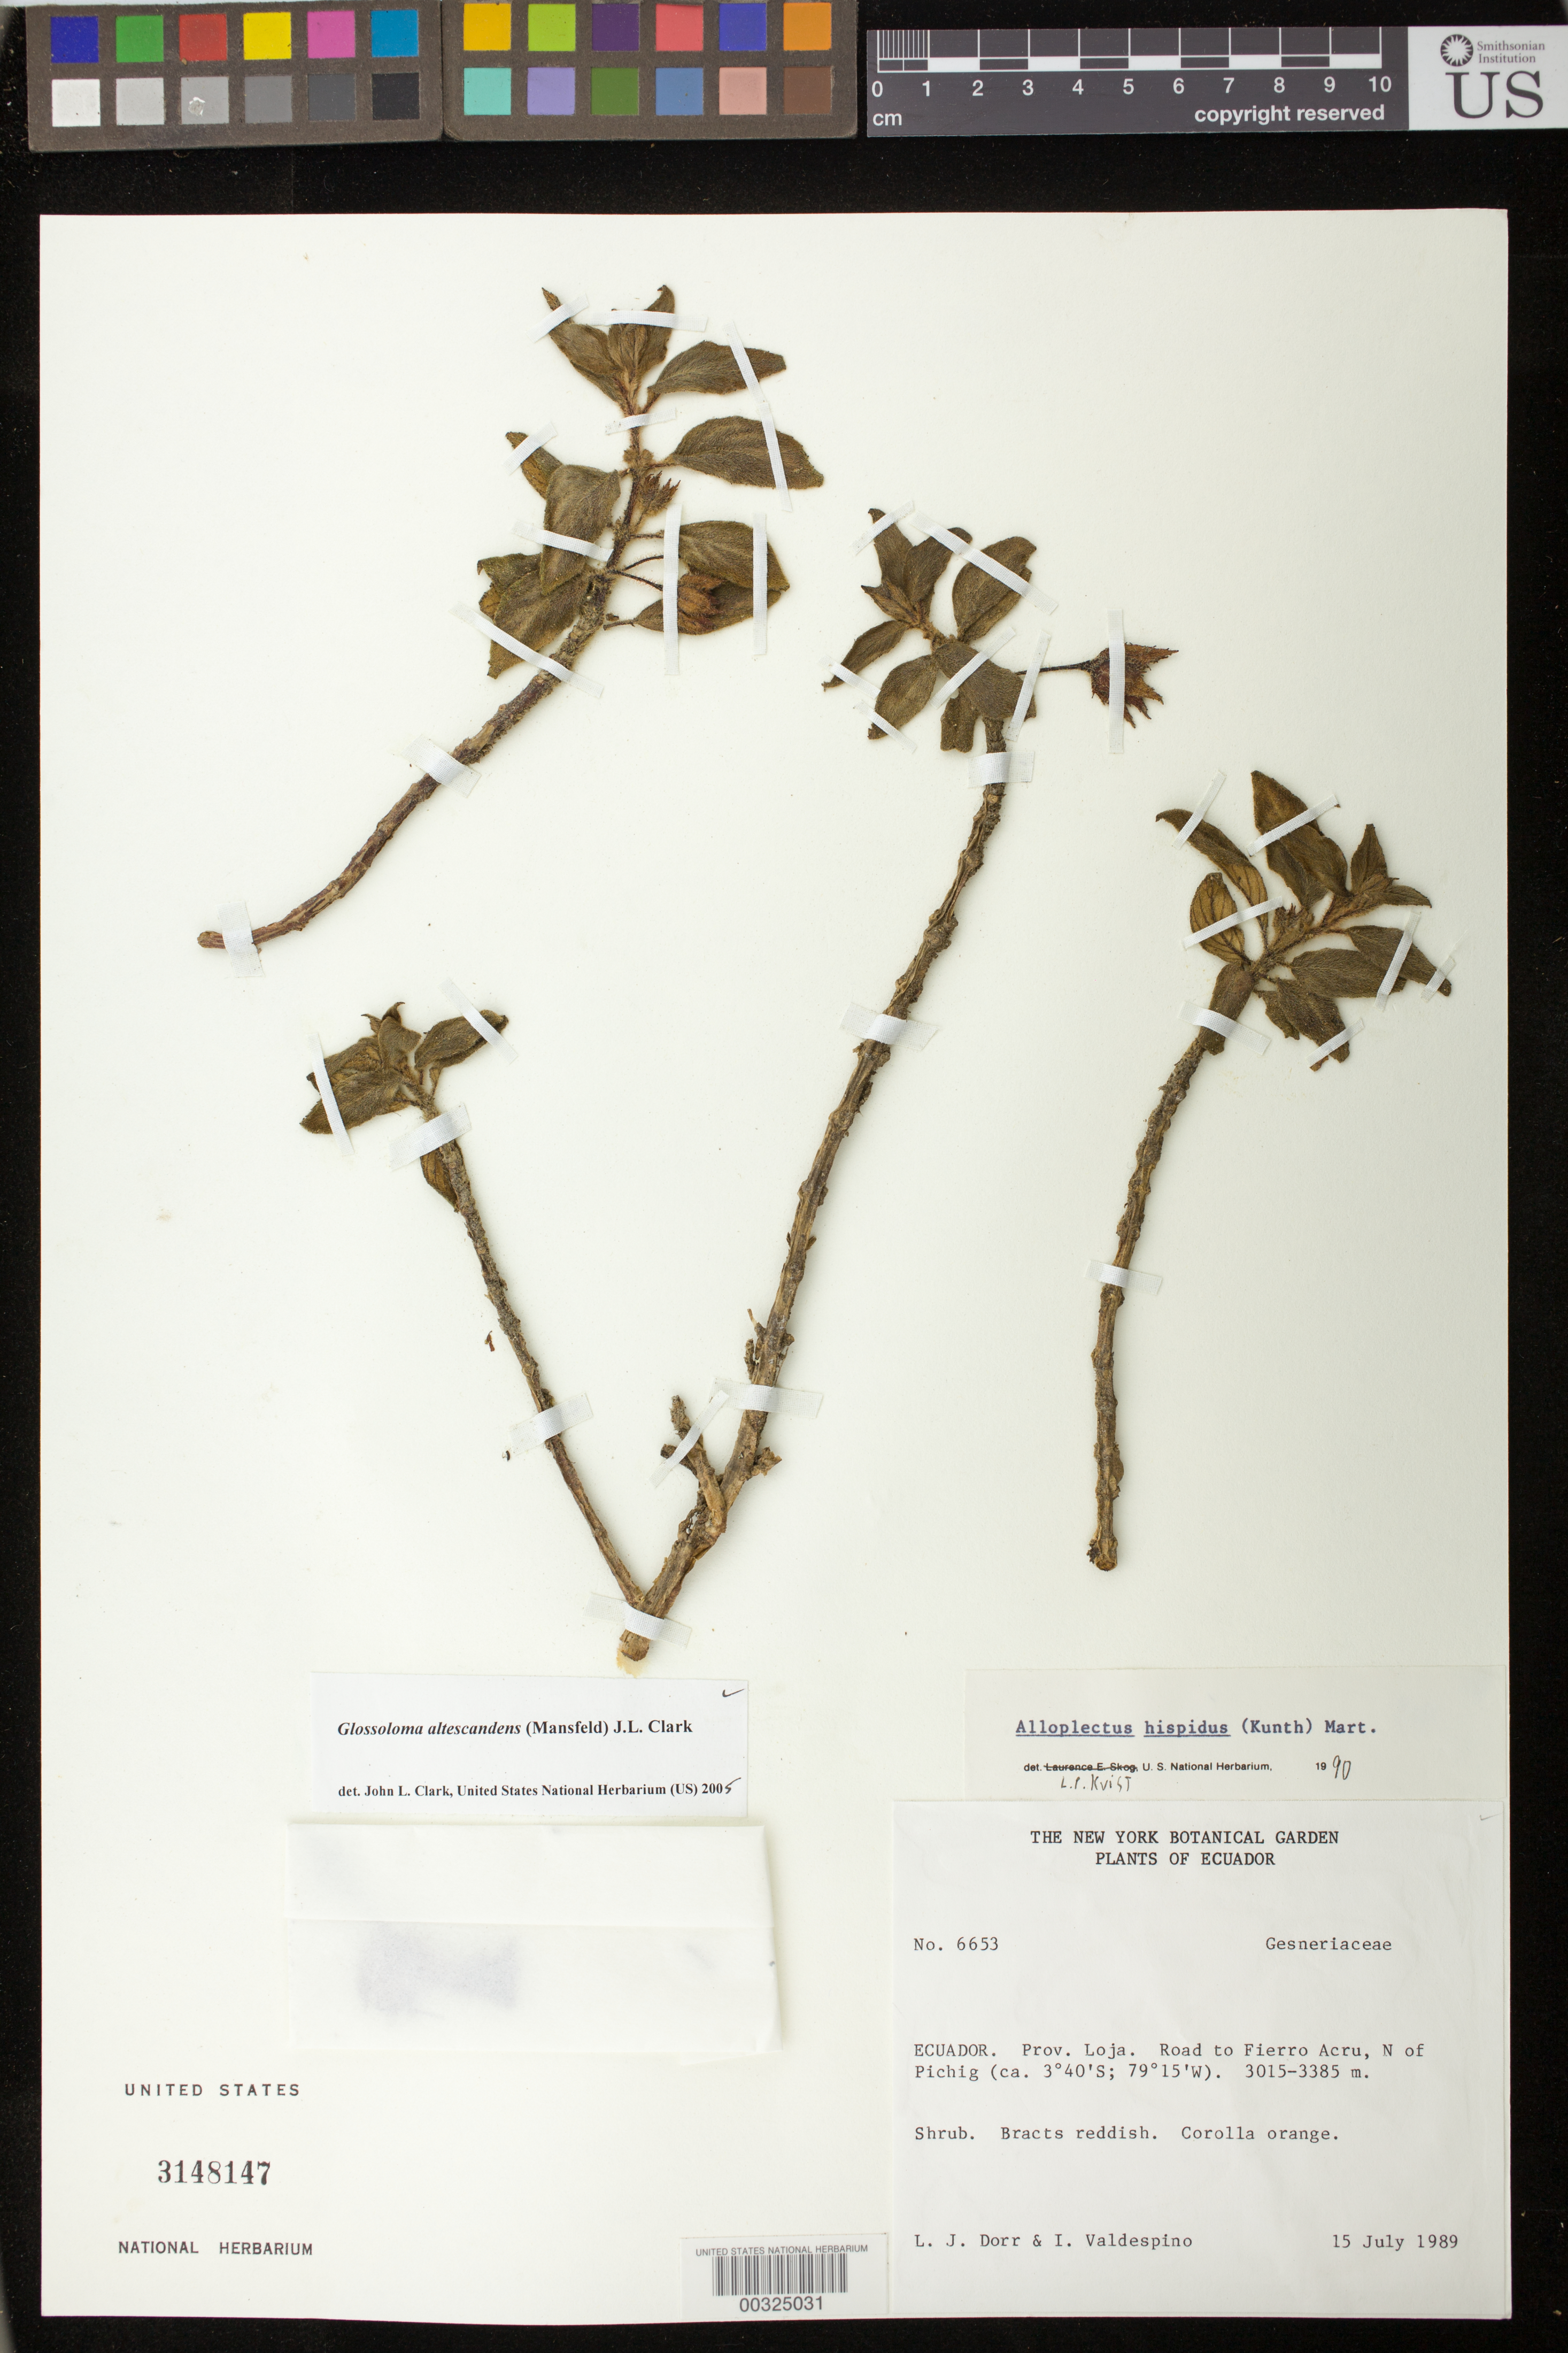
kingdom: Plantae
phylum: Tracheophyta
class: Magnoliopsida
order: Lamiales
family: Gesneriaceae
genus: Glossoloma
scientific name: Glossoloma altescandens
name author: (Mansf.) J.L. Clark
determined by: Clark, J. L., (SEL), The Marie Selby Botanical Garden (UNITED STATES)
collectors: L. J. Dorr & I. A. Valdespino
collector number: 6653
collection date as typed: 15 Jul 1989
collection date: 1989-07-15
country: Ecuador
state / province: Loja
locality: Road to Fierro Acru, N of Pichig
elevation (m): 3015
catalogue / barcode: US 3148147